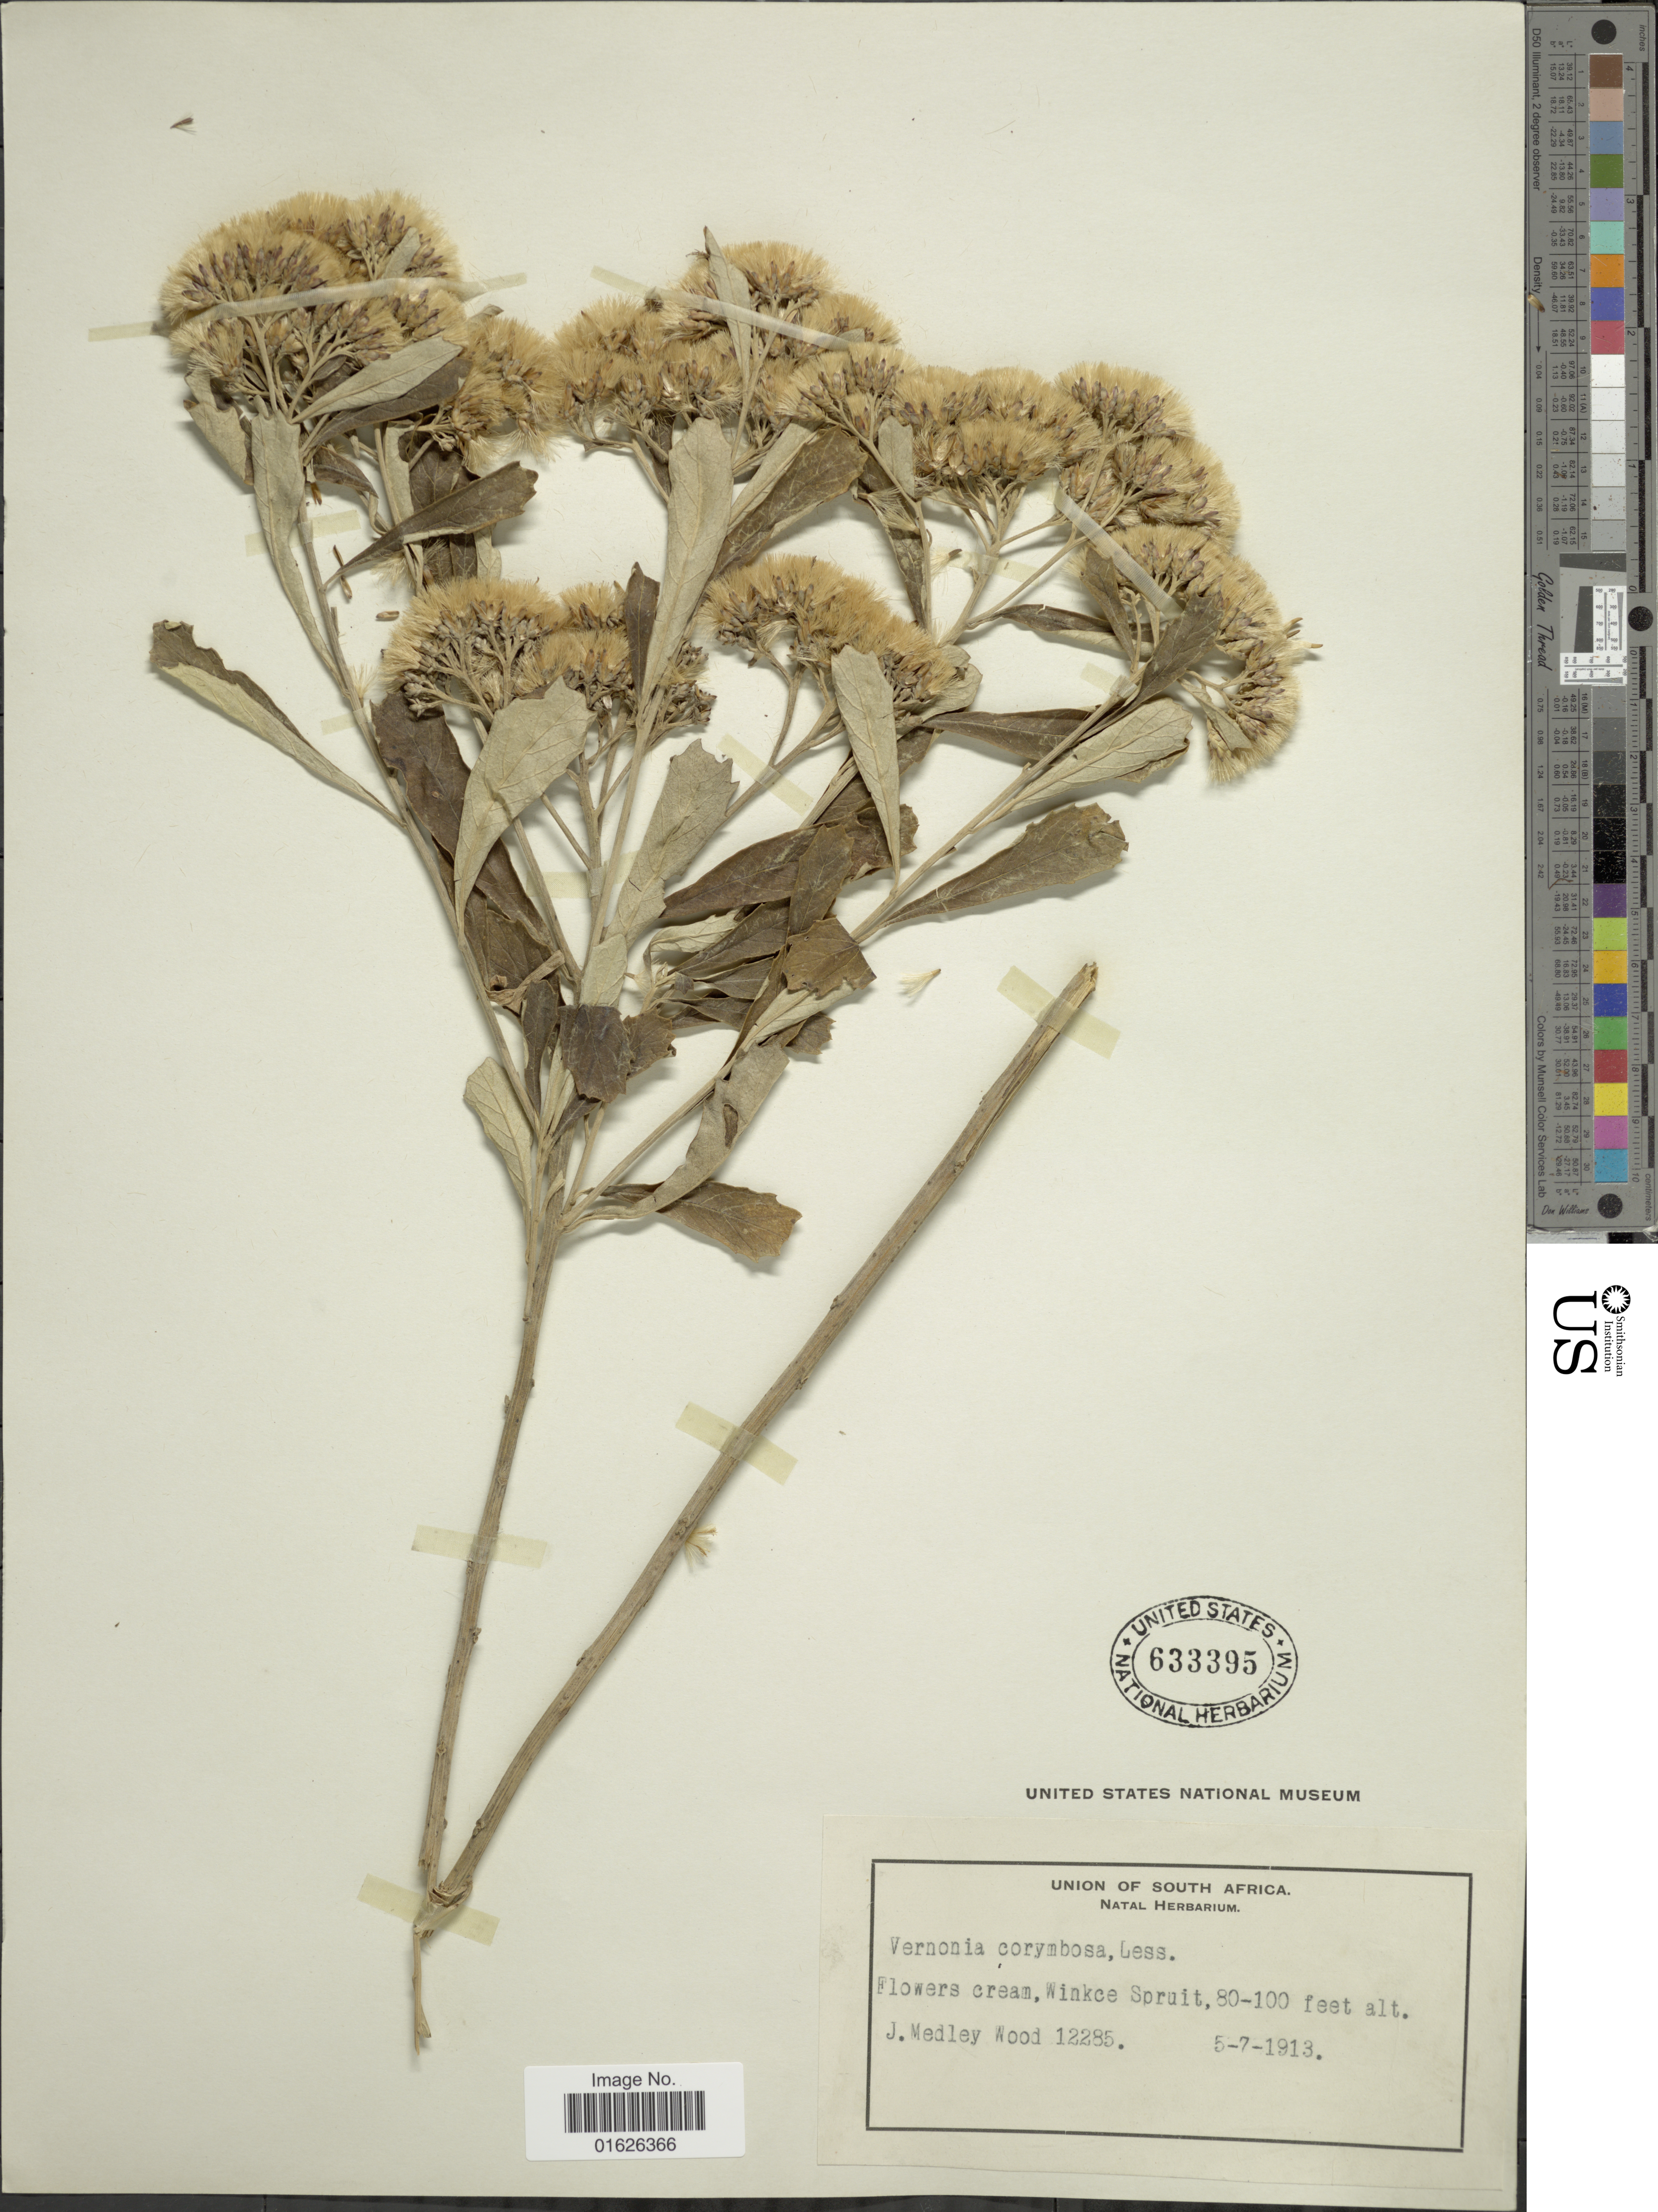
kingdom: Plantae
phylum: Tracheophyta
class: Magnoliopsida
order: Asterales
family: Asteraceae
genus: Gymnanthemum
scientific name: Gymnanthemum corymbosum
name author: (Thunb.) H. Rob.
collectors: J. M. Wood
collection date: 1913-07-05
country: South Africa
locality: Winkce Spruit [Winklespruit]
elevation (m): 24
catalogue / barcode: US 633395